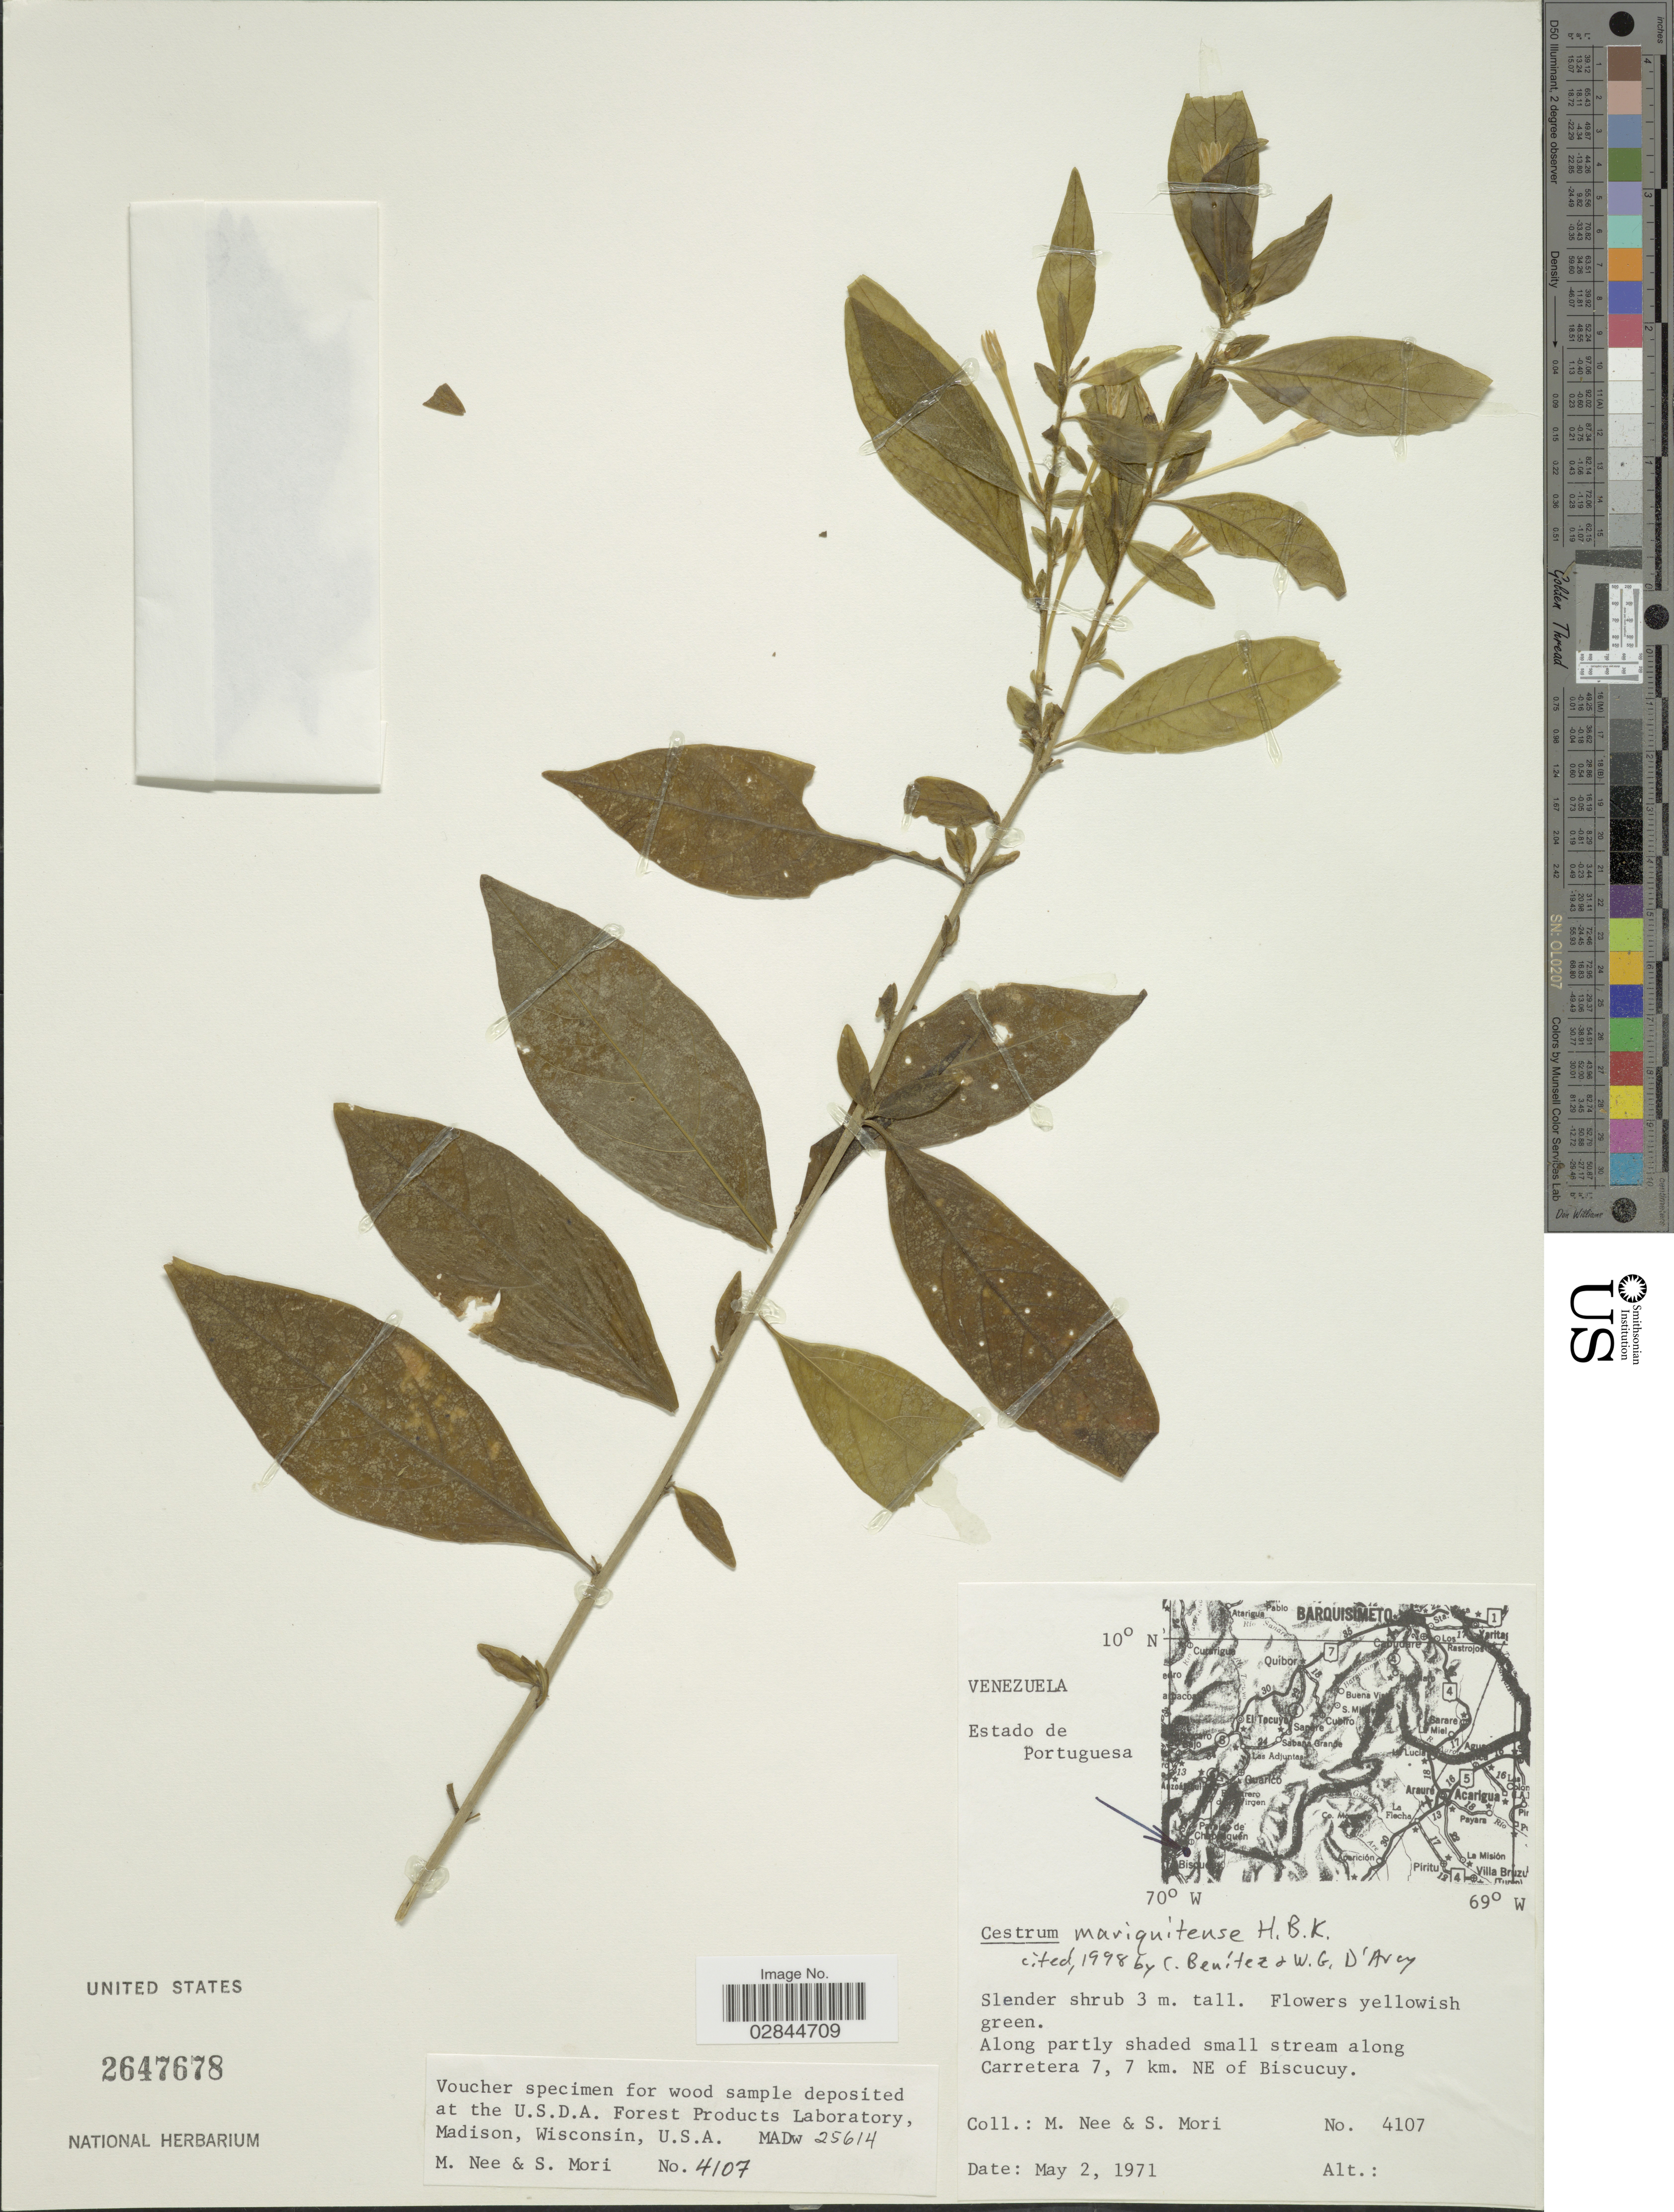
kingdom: Plantae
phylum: Tracheophyta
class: Magnoliopsida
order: Solanales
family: Solanaceae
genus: Cestrum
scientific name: Cestrum mariquitense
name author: Kunth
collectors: M. Nee & S. Mori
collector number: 4107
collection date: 1971-05-02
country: Venezuela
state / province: Portuguesa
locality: Along partly shaded small stream along Carretera 7, 7 km. NE of Biscucuy.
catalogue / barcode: US 2647678